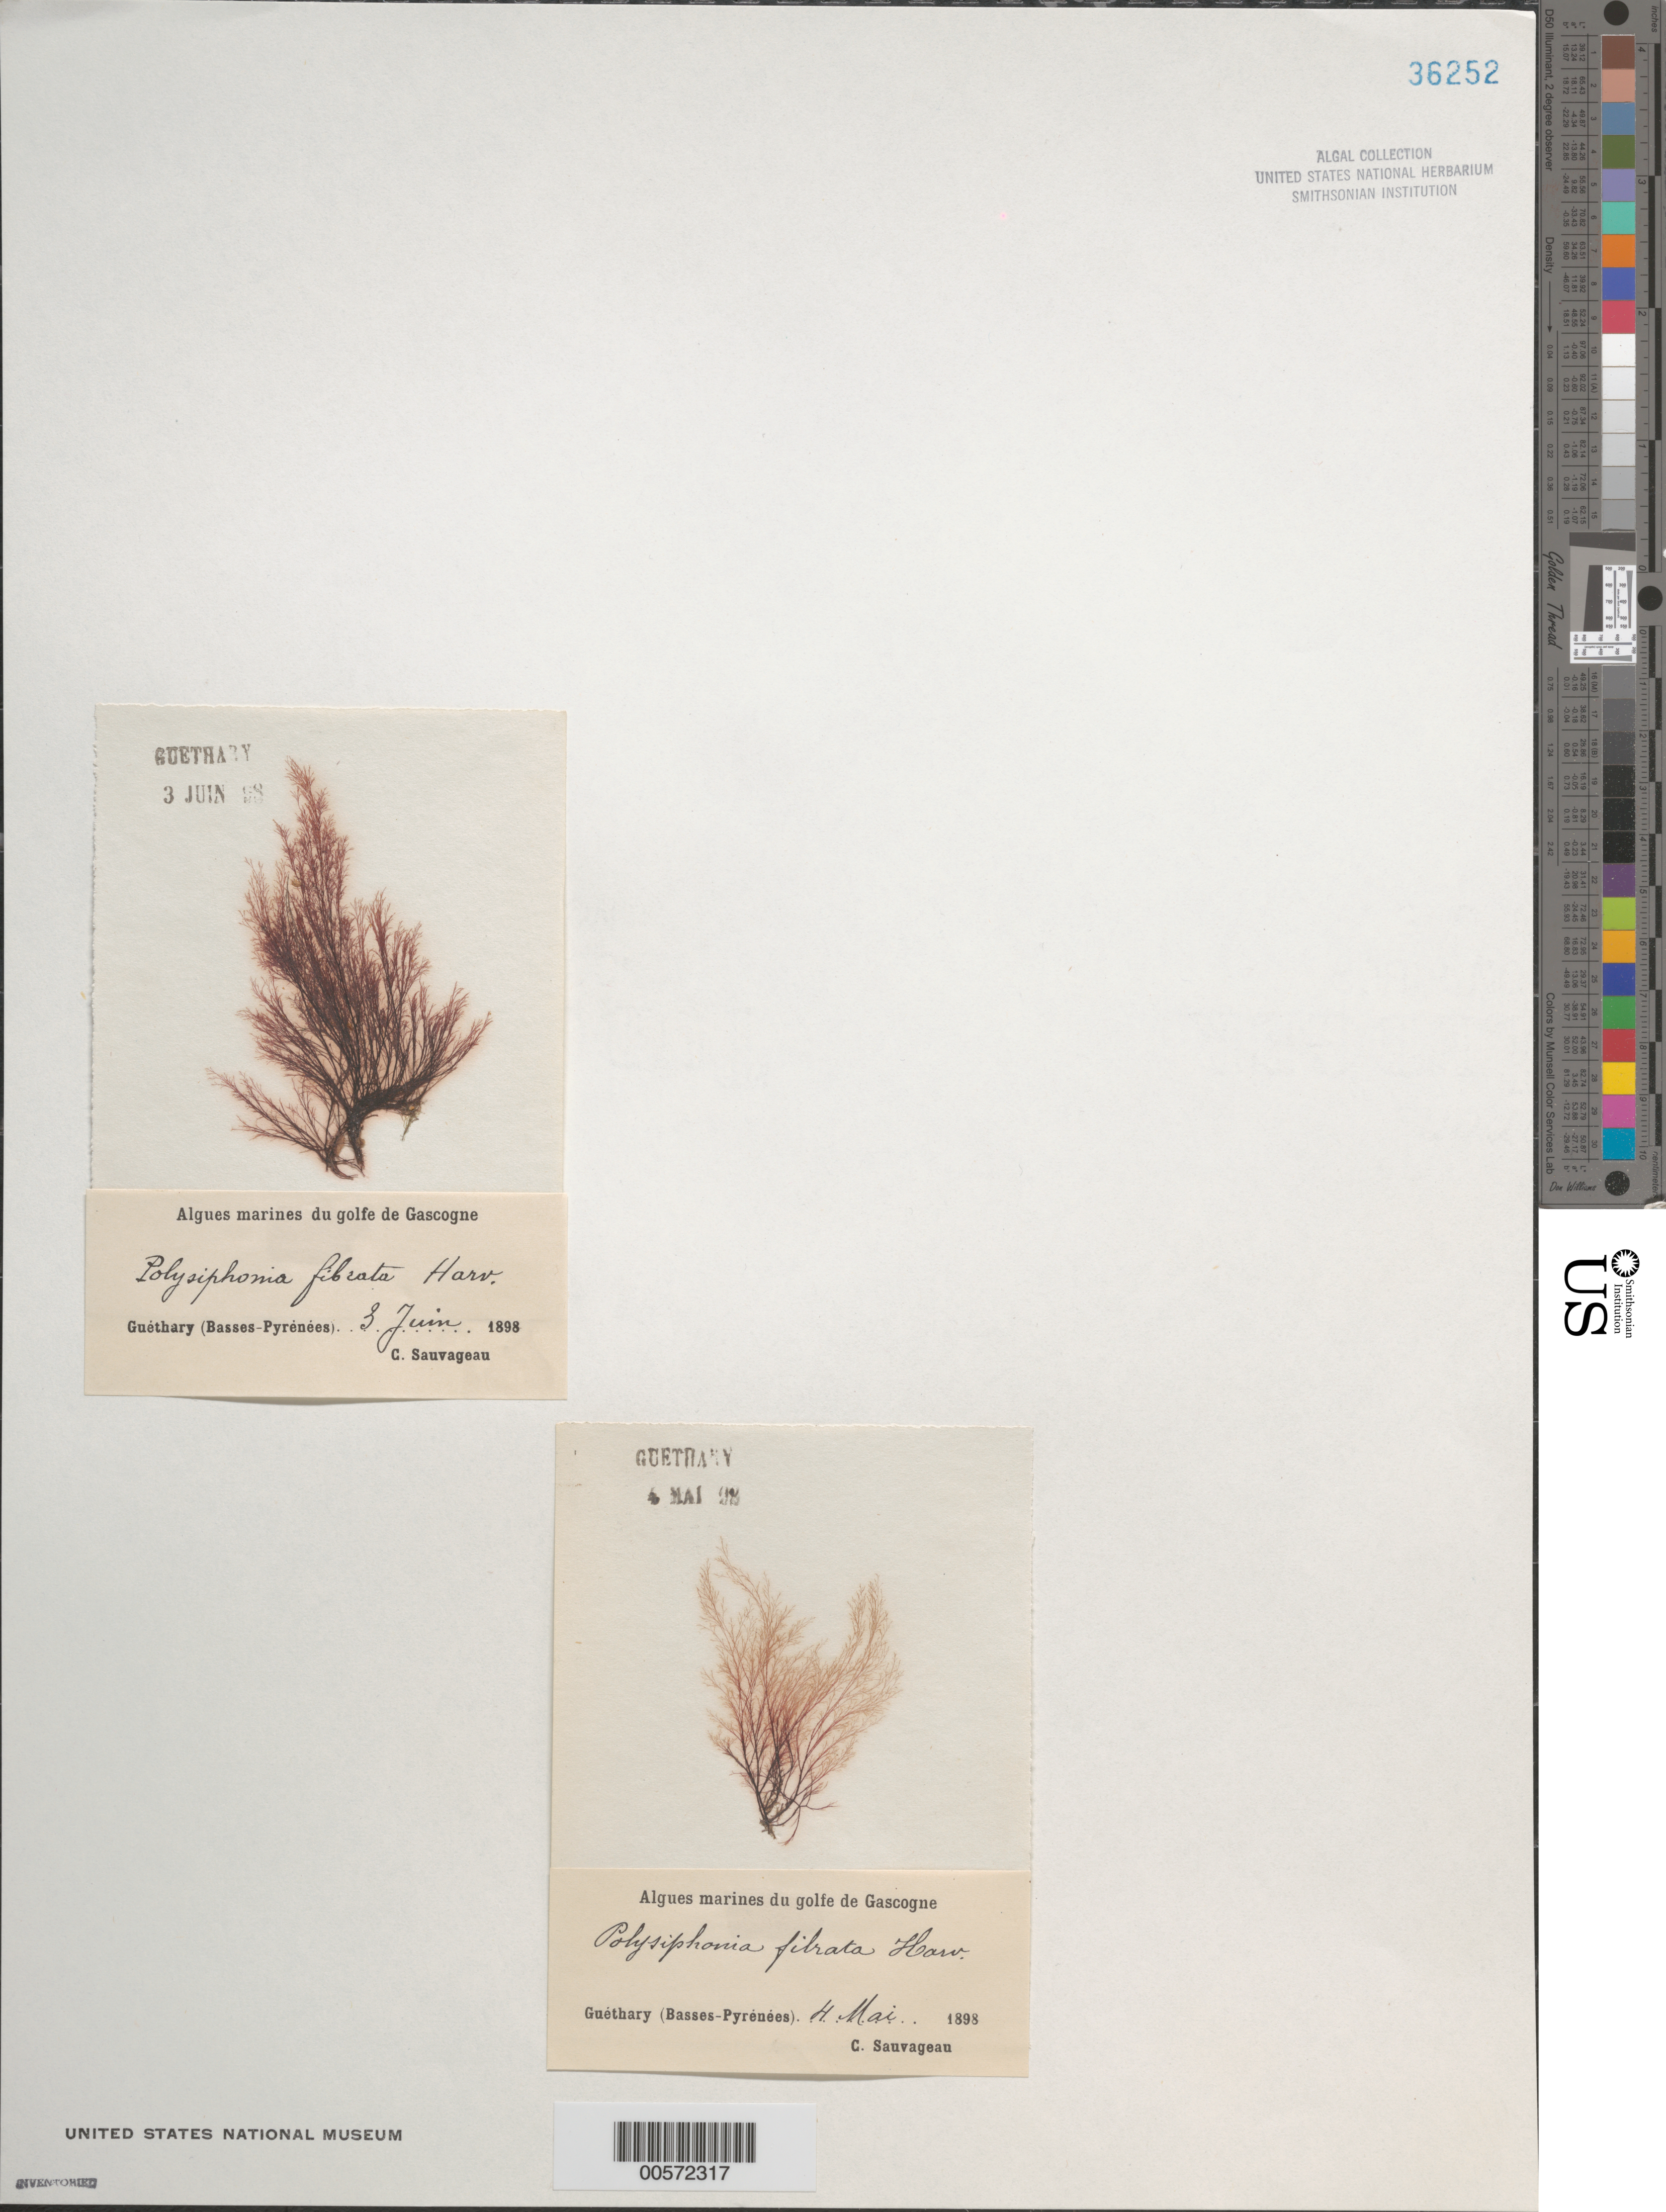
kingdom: Plantae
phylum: Rhodophyta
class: Florideophyceae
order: Ceramiales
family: Rhodomelaceae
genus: Leptosiphonia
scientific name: Leptosiphonia fibrata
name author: (Dillwyn) Savoie & G.W. Saunders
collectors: C. F. Sauvageau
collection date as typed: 04 May 1898 AND 03 Jun 1898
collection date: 1898-05-04,1898-06-03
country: France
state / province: Nouvelle-Aquitaine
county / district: Pyrénées-Atlantiques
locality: Guethary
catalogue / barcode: US 36252